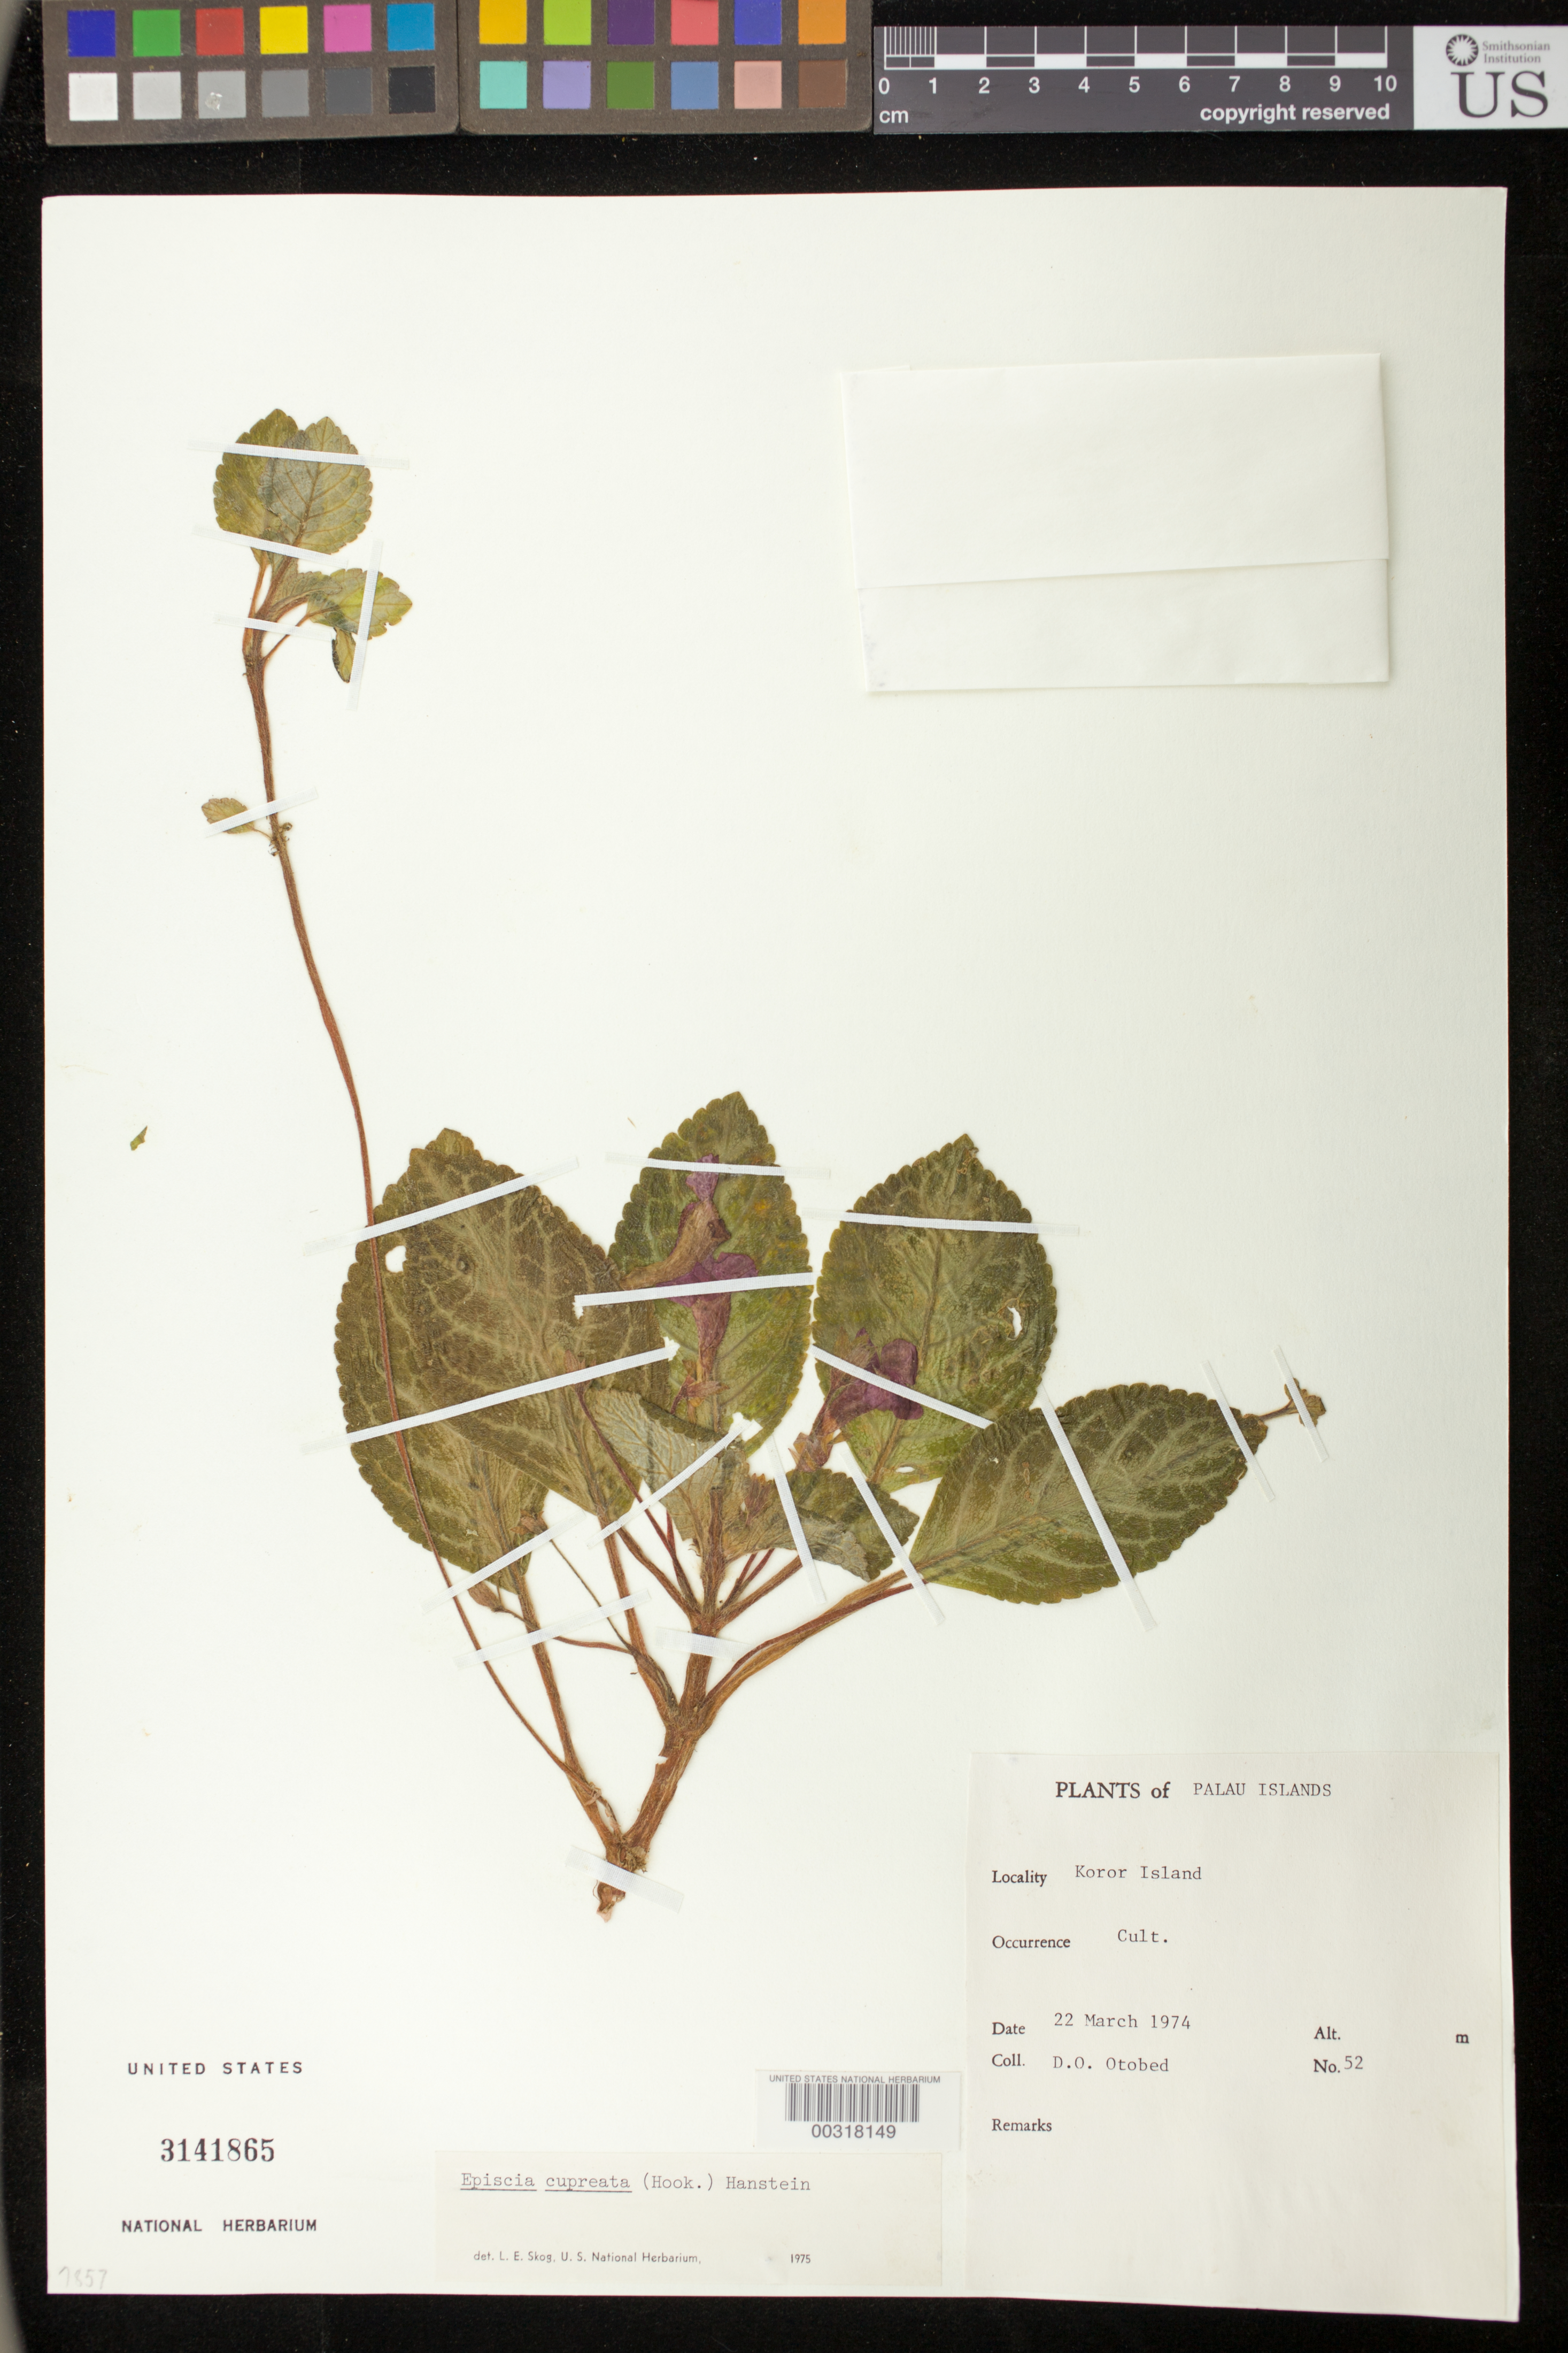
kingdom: Plantae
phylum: Tracheophyta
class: Magnoliopsida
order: Lamiales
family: Gesneriaceae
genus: Episcia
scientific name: Episcia cupreata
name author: (Hook.) Hanst.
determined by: Skog, Laurence E.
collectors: D. O. Otobed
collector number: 52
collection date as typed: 22 Mar 1974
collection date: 1974-03-22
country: Palau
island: Oreor [Koror]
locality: Cultivated, Palau Islands, Koror island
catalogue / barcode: US 3141865